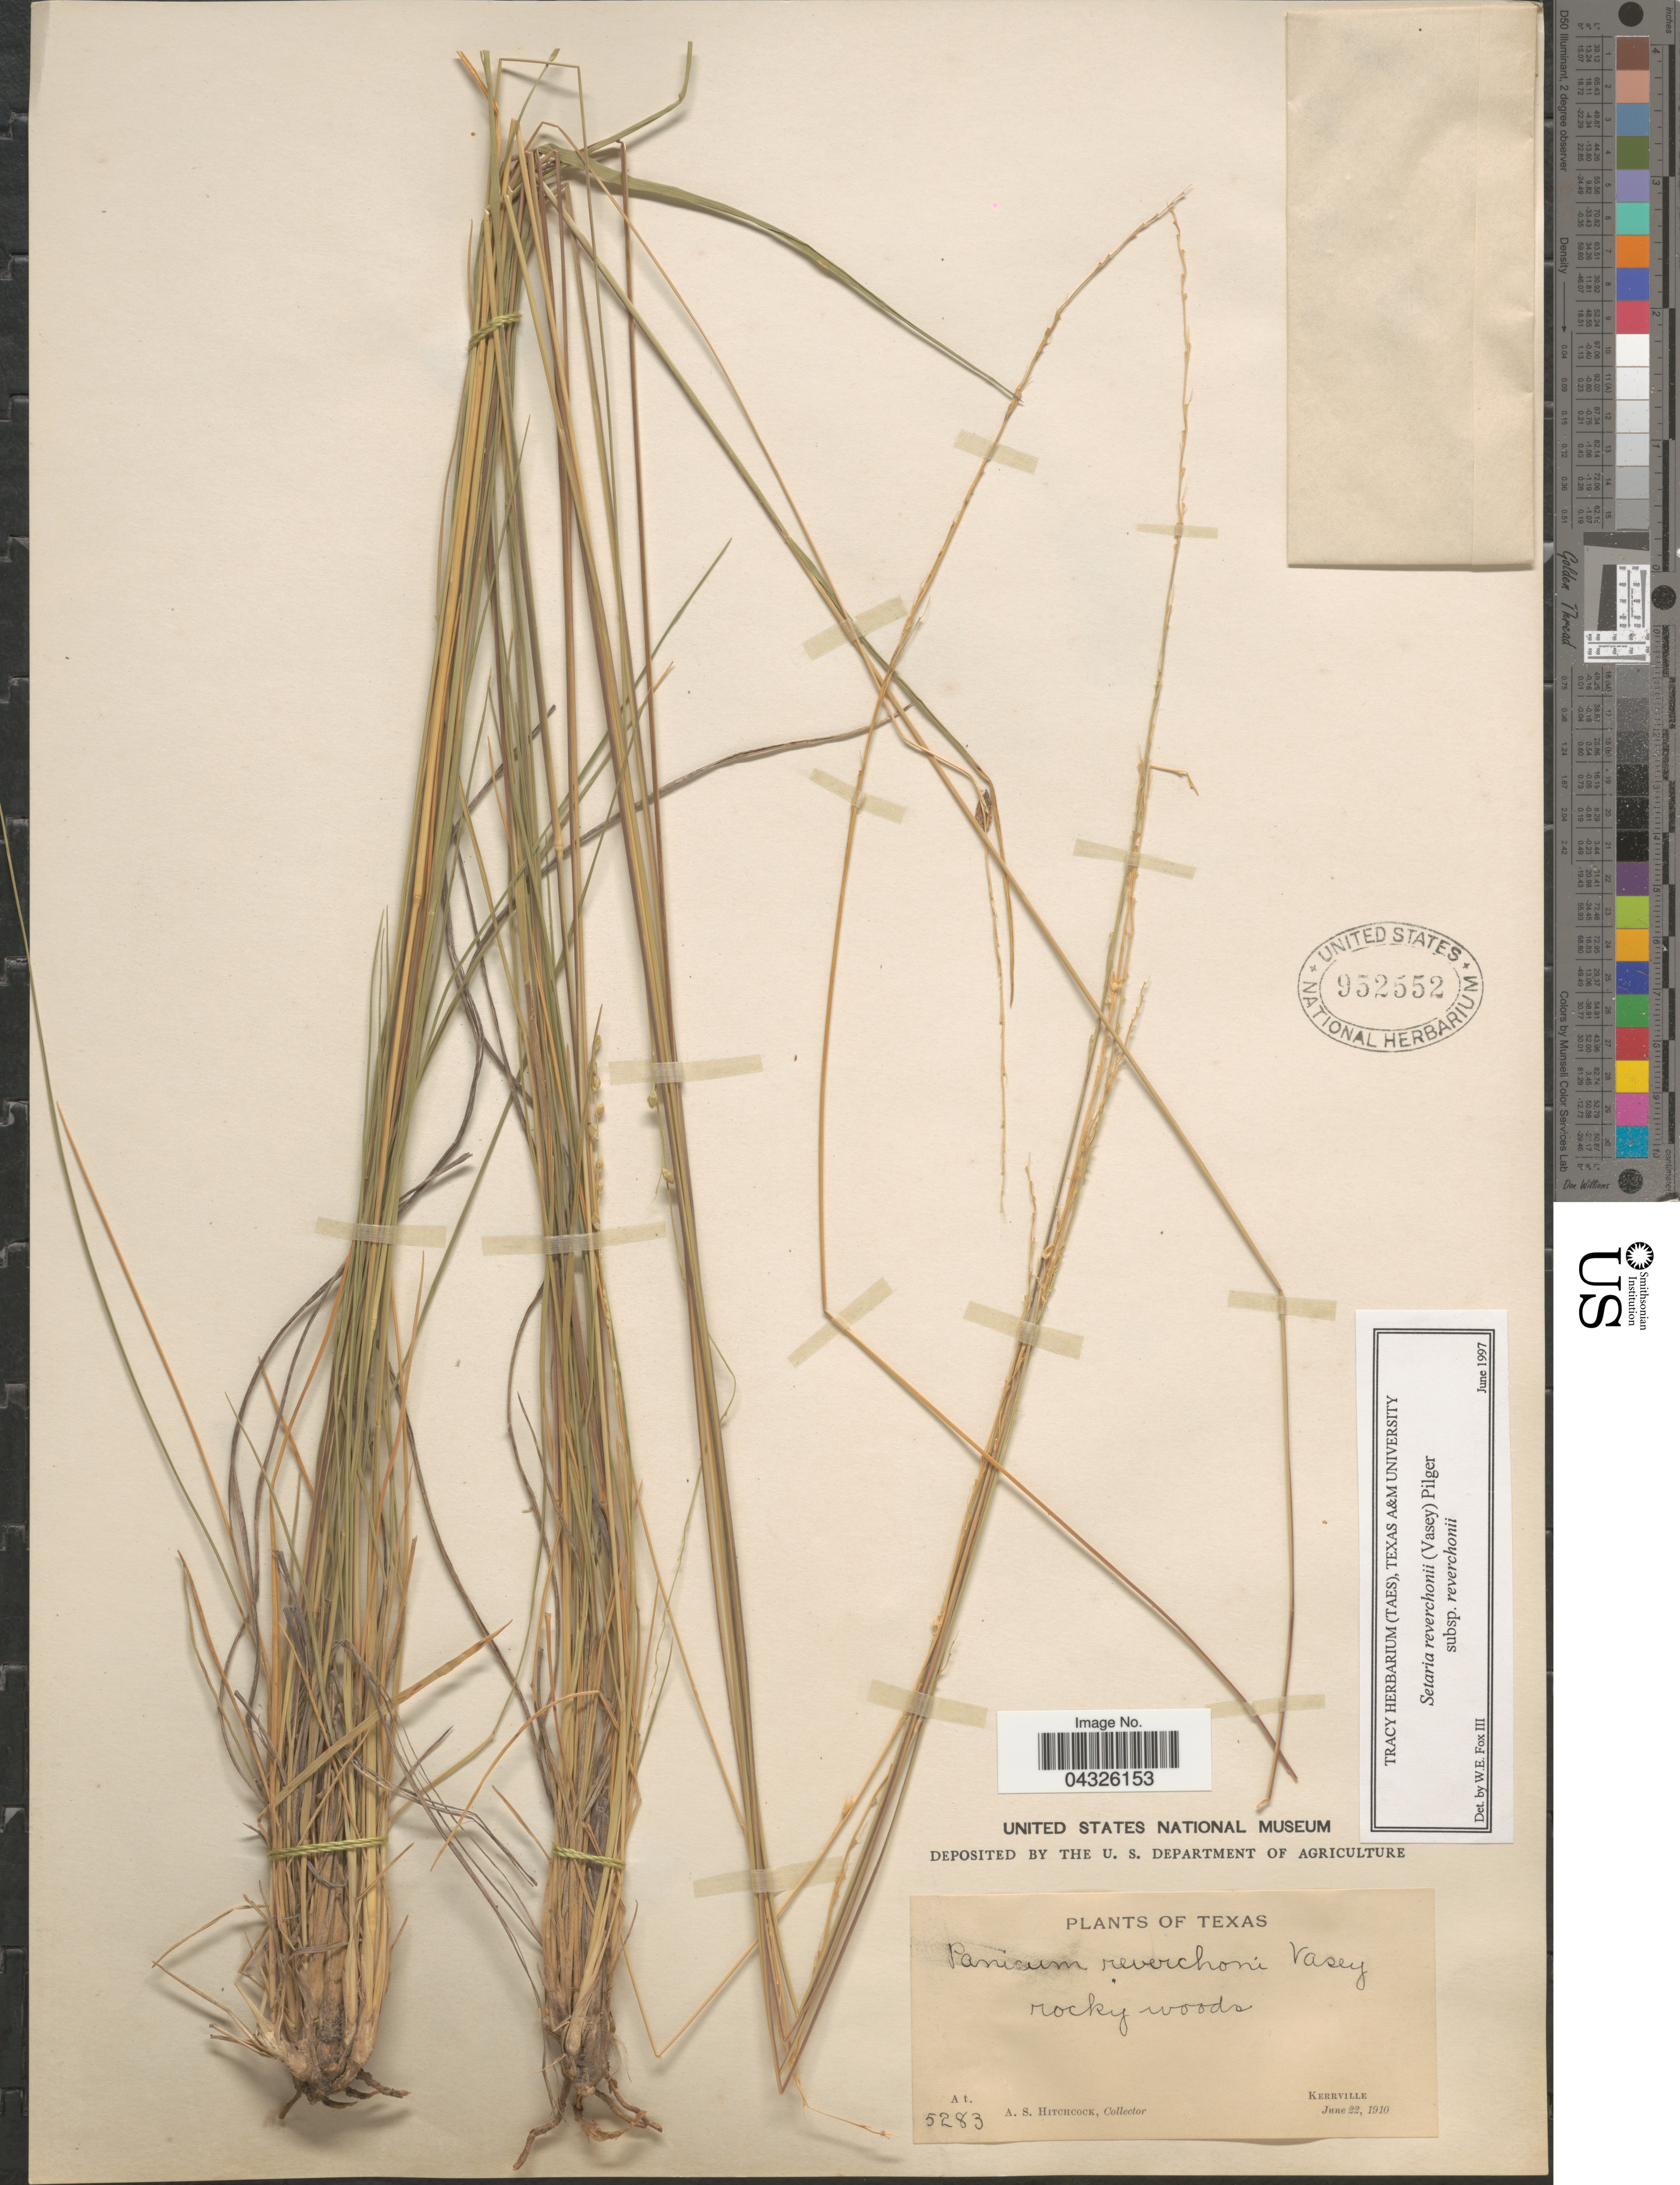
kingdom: Plantae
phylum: Tracheophyta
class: Liliopsida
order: Poales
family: Poaceae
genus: Panicum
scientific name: Panicum reverchoni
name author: Vasey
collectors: A. S. Hitchcock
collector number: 5283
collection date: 1910-06-22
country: United States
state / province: Texas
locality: Rocky woods. Kerrville.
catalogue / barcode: US 952552